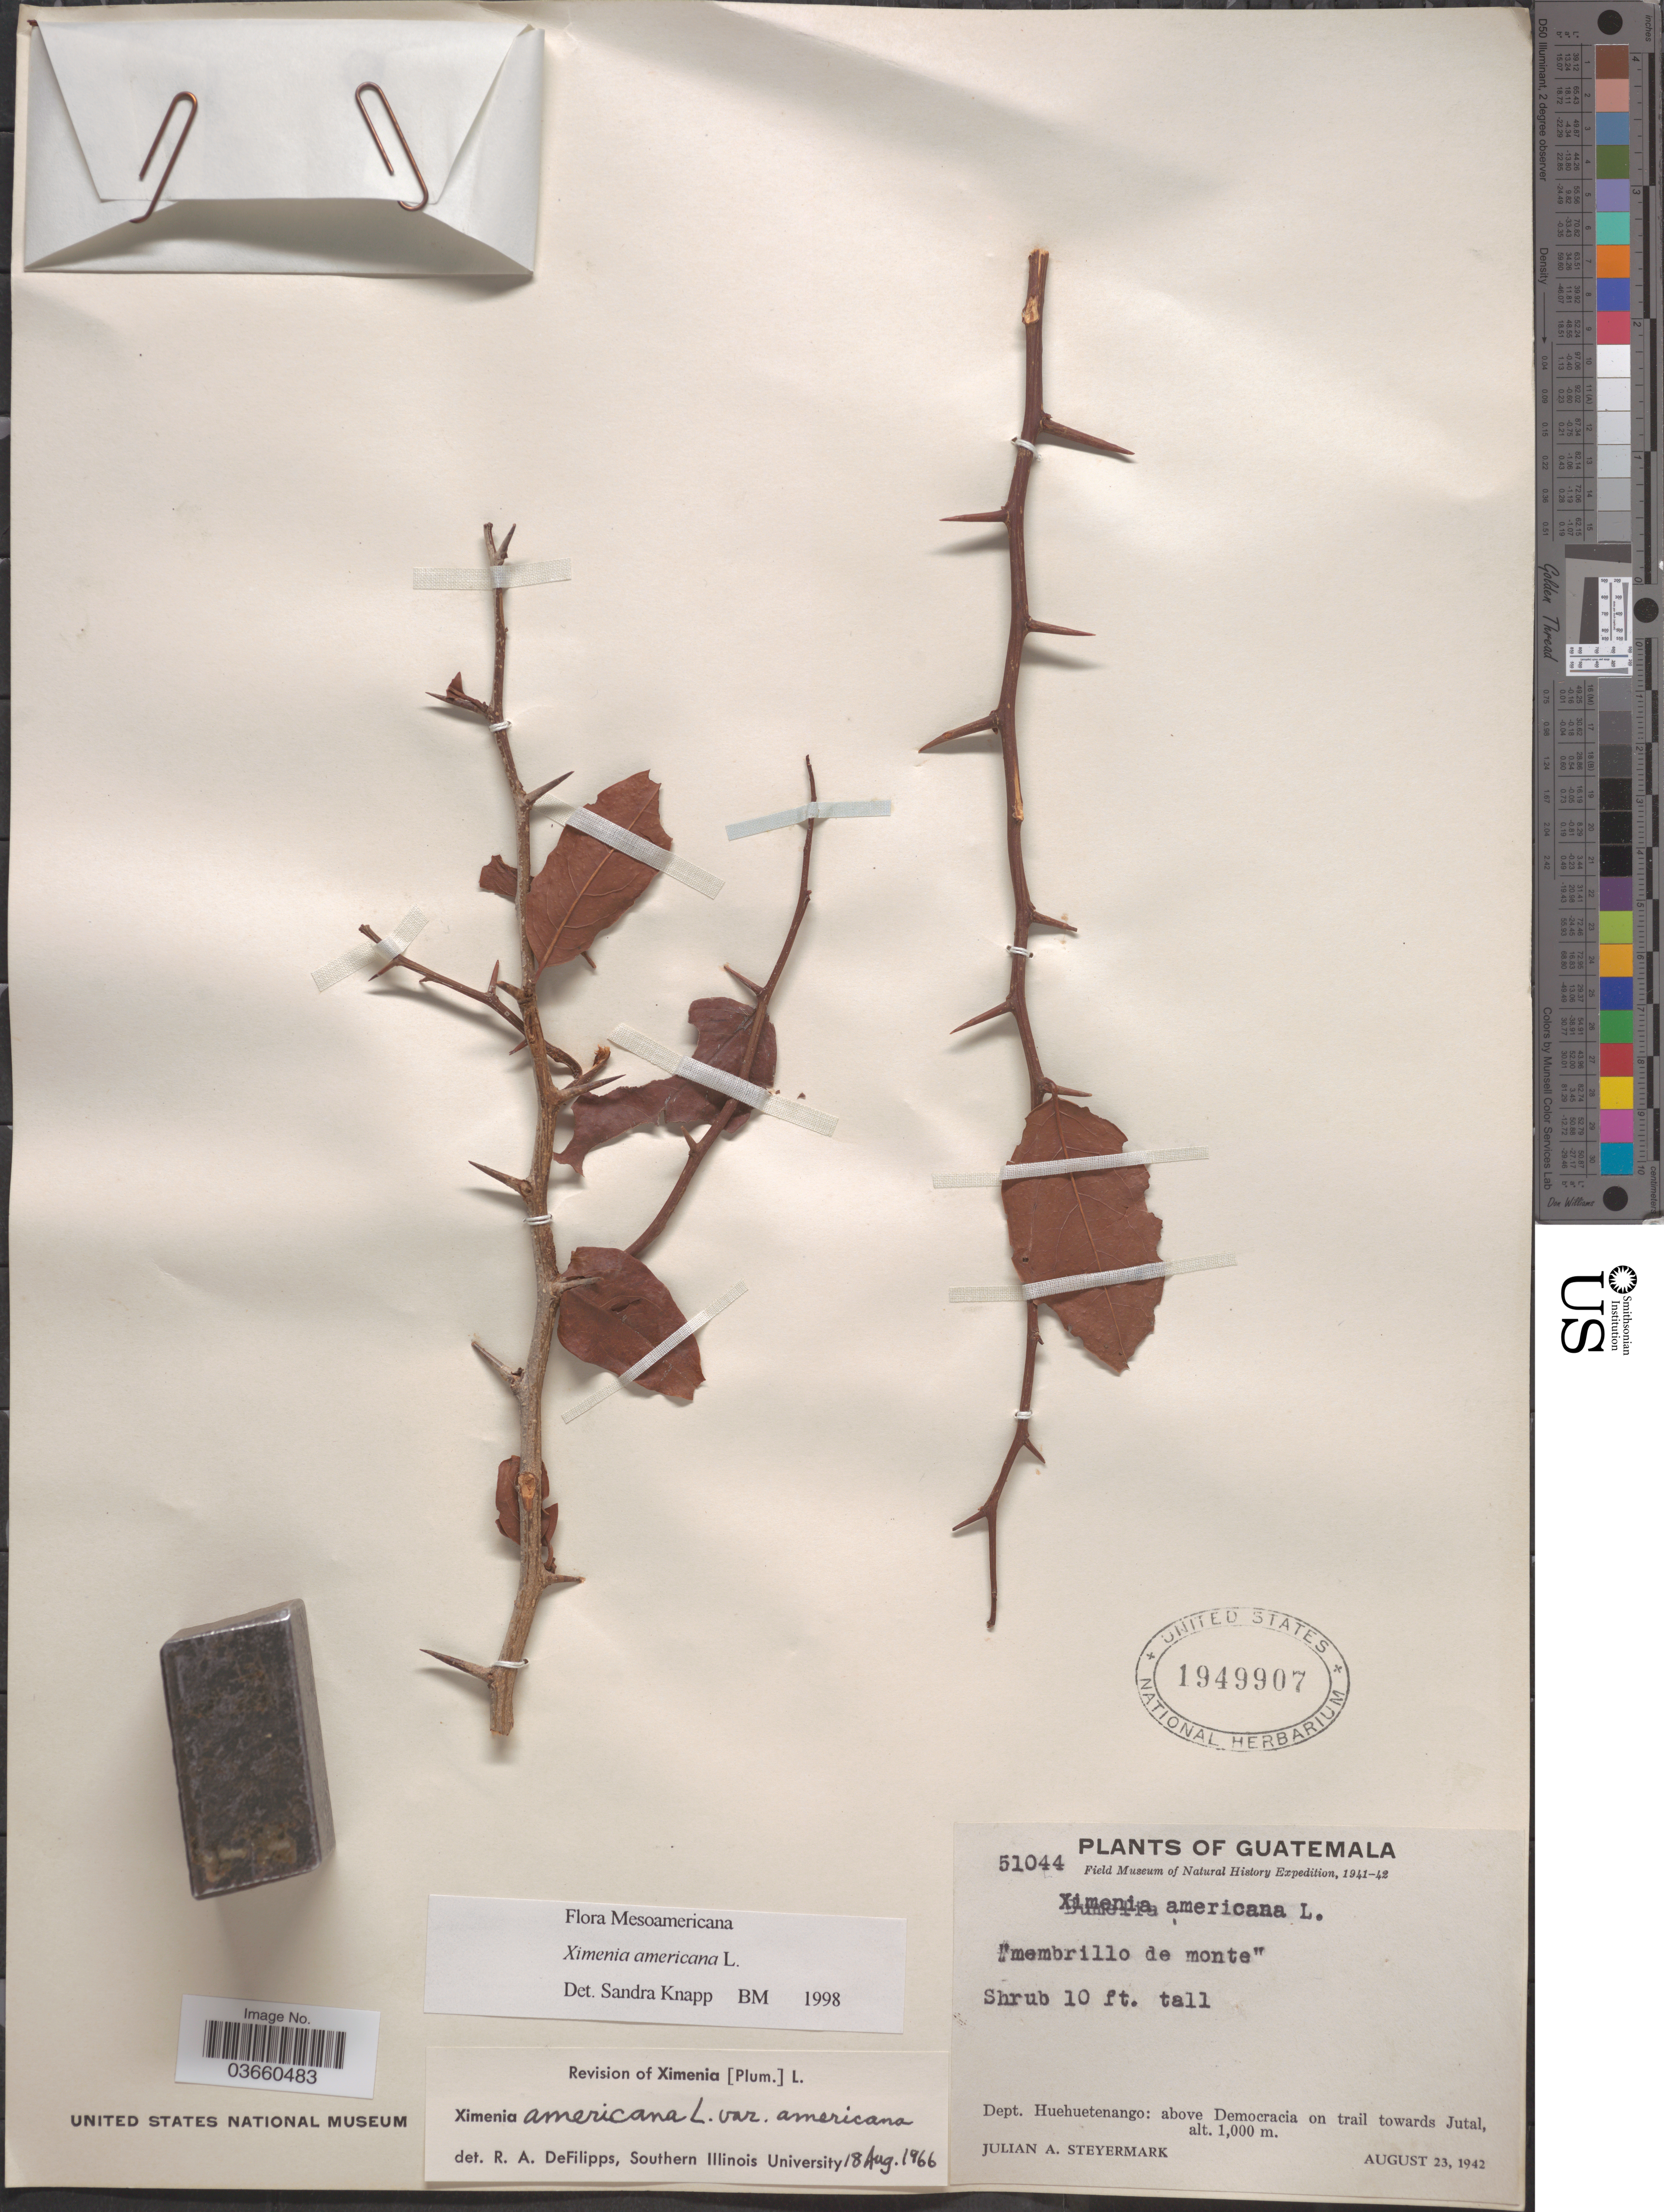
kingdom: Plantae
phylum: Tracheophyta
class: Magnoliopsida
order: Santalales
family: Ximeniaceae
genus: Ximenia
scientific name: Ximenia americana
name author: L.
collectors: J. Steyermark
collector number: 51044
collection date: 1942-08-23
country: Guatemala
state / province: Huehuetenango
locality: Dept. Huehuetenango: above Democracia on trail towards Jutal.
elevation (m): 1000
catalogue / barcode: US 1949907